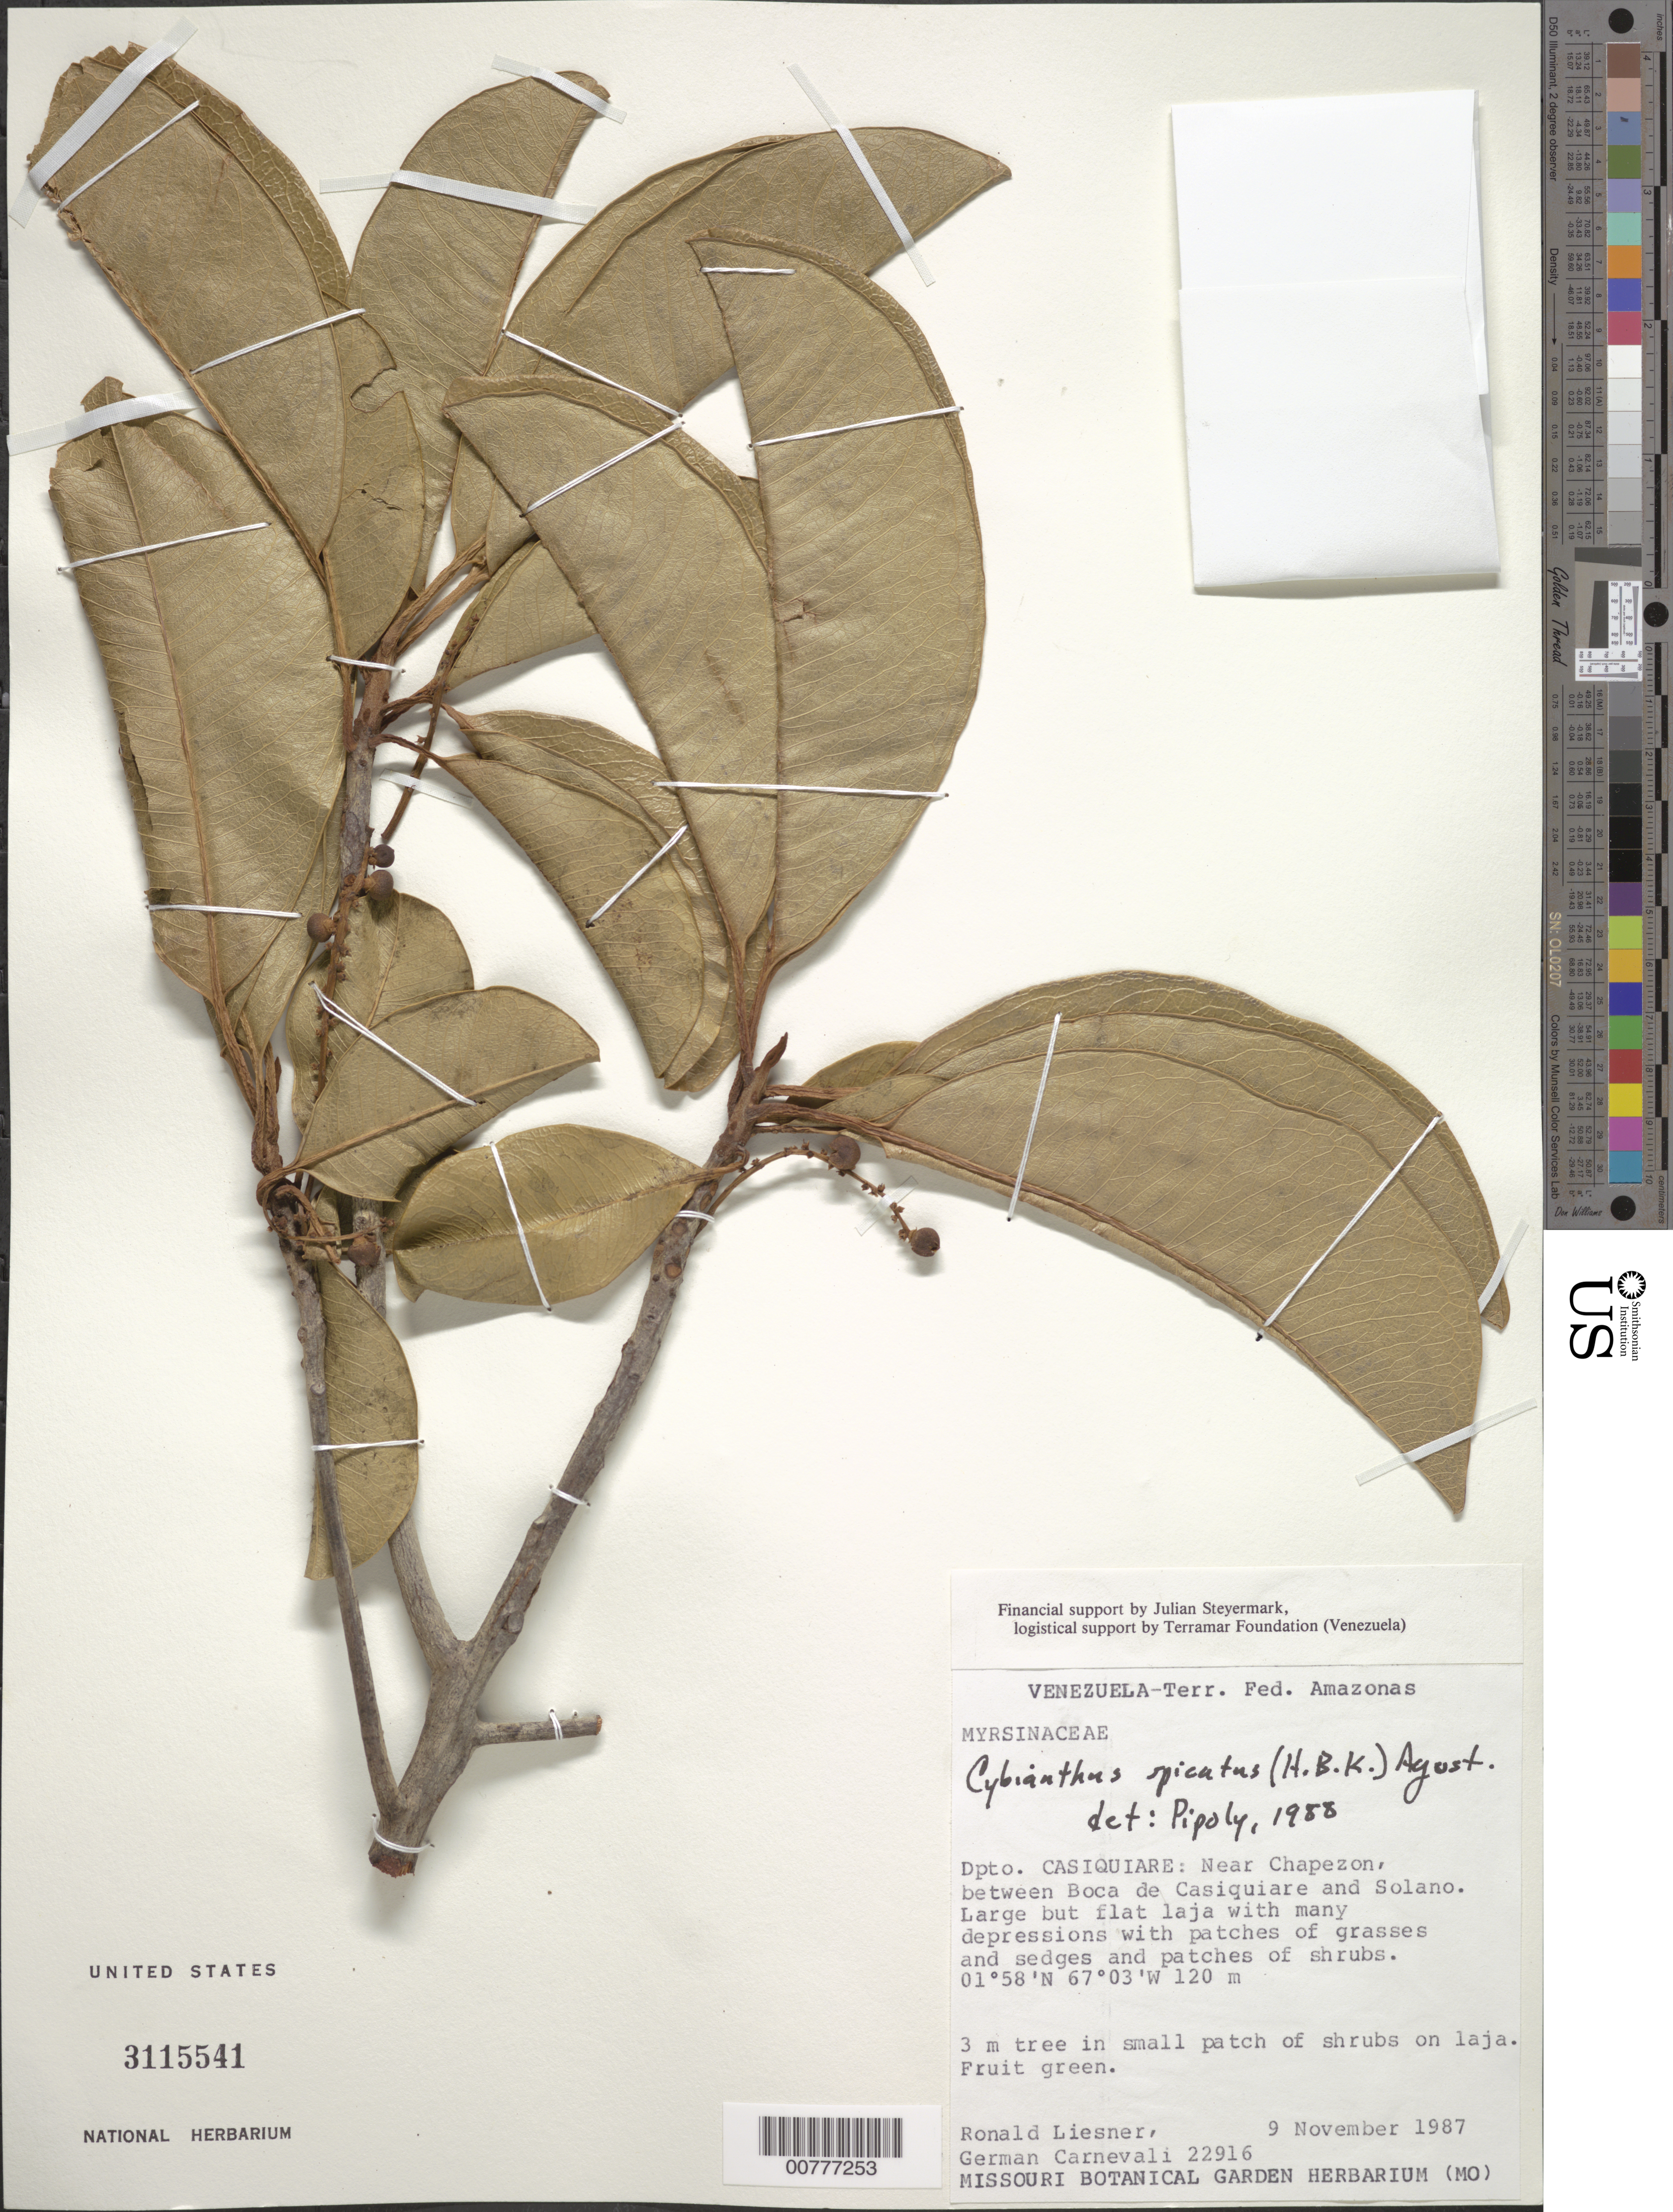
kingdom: Plantae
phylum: Tracheophyta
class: Magnoliopsida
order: Ericales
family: Primulaceae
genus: Cybianthus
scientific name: Cybianthus spicatus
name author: (Kunth) G. Agostini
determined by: Pipoly, J. J., III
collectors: R. L. Liesner & G. Carnevali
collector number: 22916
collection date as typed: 9-Nov-87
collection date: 1987-11-09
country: Venezuela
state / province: Amazonas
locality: Chapezon, near, between Boca de Casiquiare and Solano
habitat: Large, flat laja with many depressions with patches of grasses and sedges, patches of shrubs; in small patch of shrubs on laja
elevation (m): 120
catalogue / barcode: US 3115541